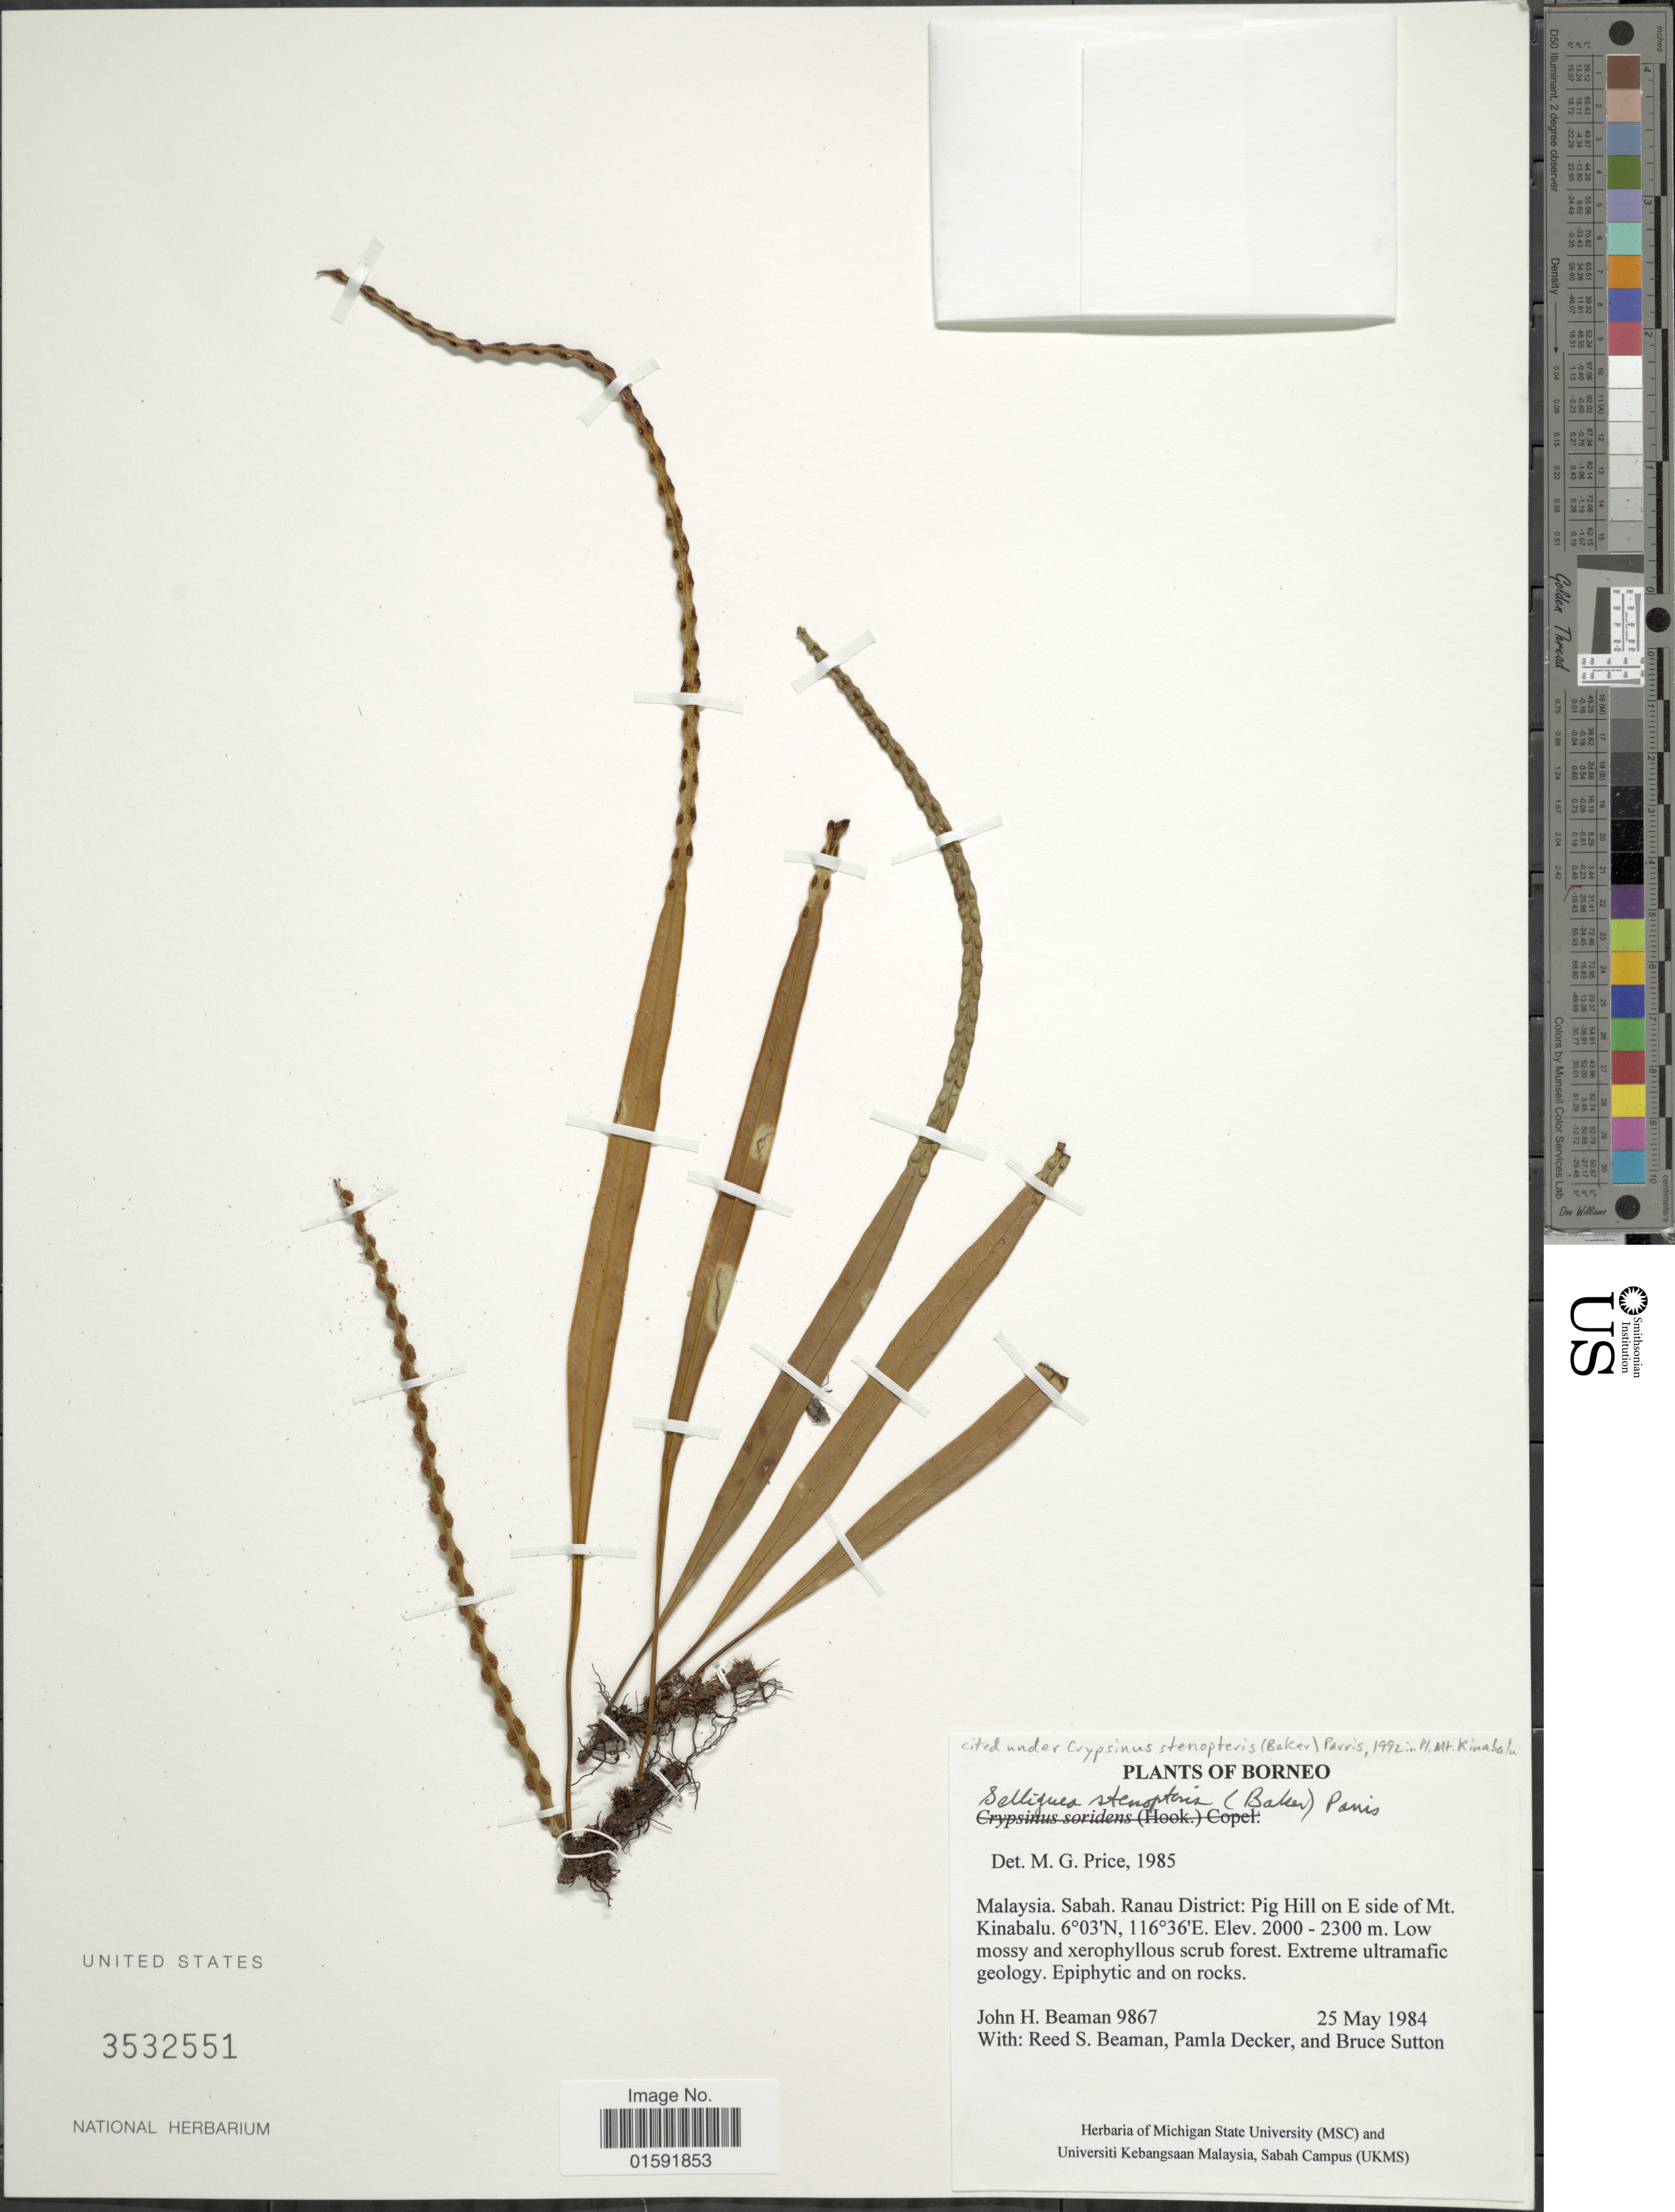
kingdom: Plantae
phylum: Tracheophyta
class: Polypodiopsida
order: Polypodiales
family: Polypodiaceae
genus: Selliguea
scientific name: Selliguea soridens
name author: (Hook.) Hovenkamp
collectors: J. H. Beaman, R. S. Beaman, P. Decker & B. Sutton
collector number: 9867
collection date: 1984-05-25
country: Malaysia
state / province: Sabah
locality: Ranau District; Pig Hull on E side of Mt. Kinabalu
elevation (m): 2000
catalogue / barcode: US 3532551